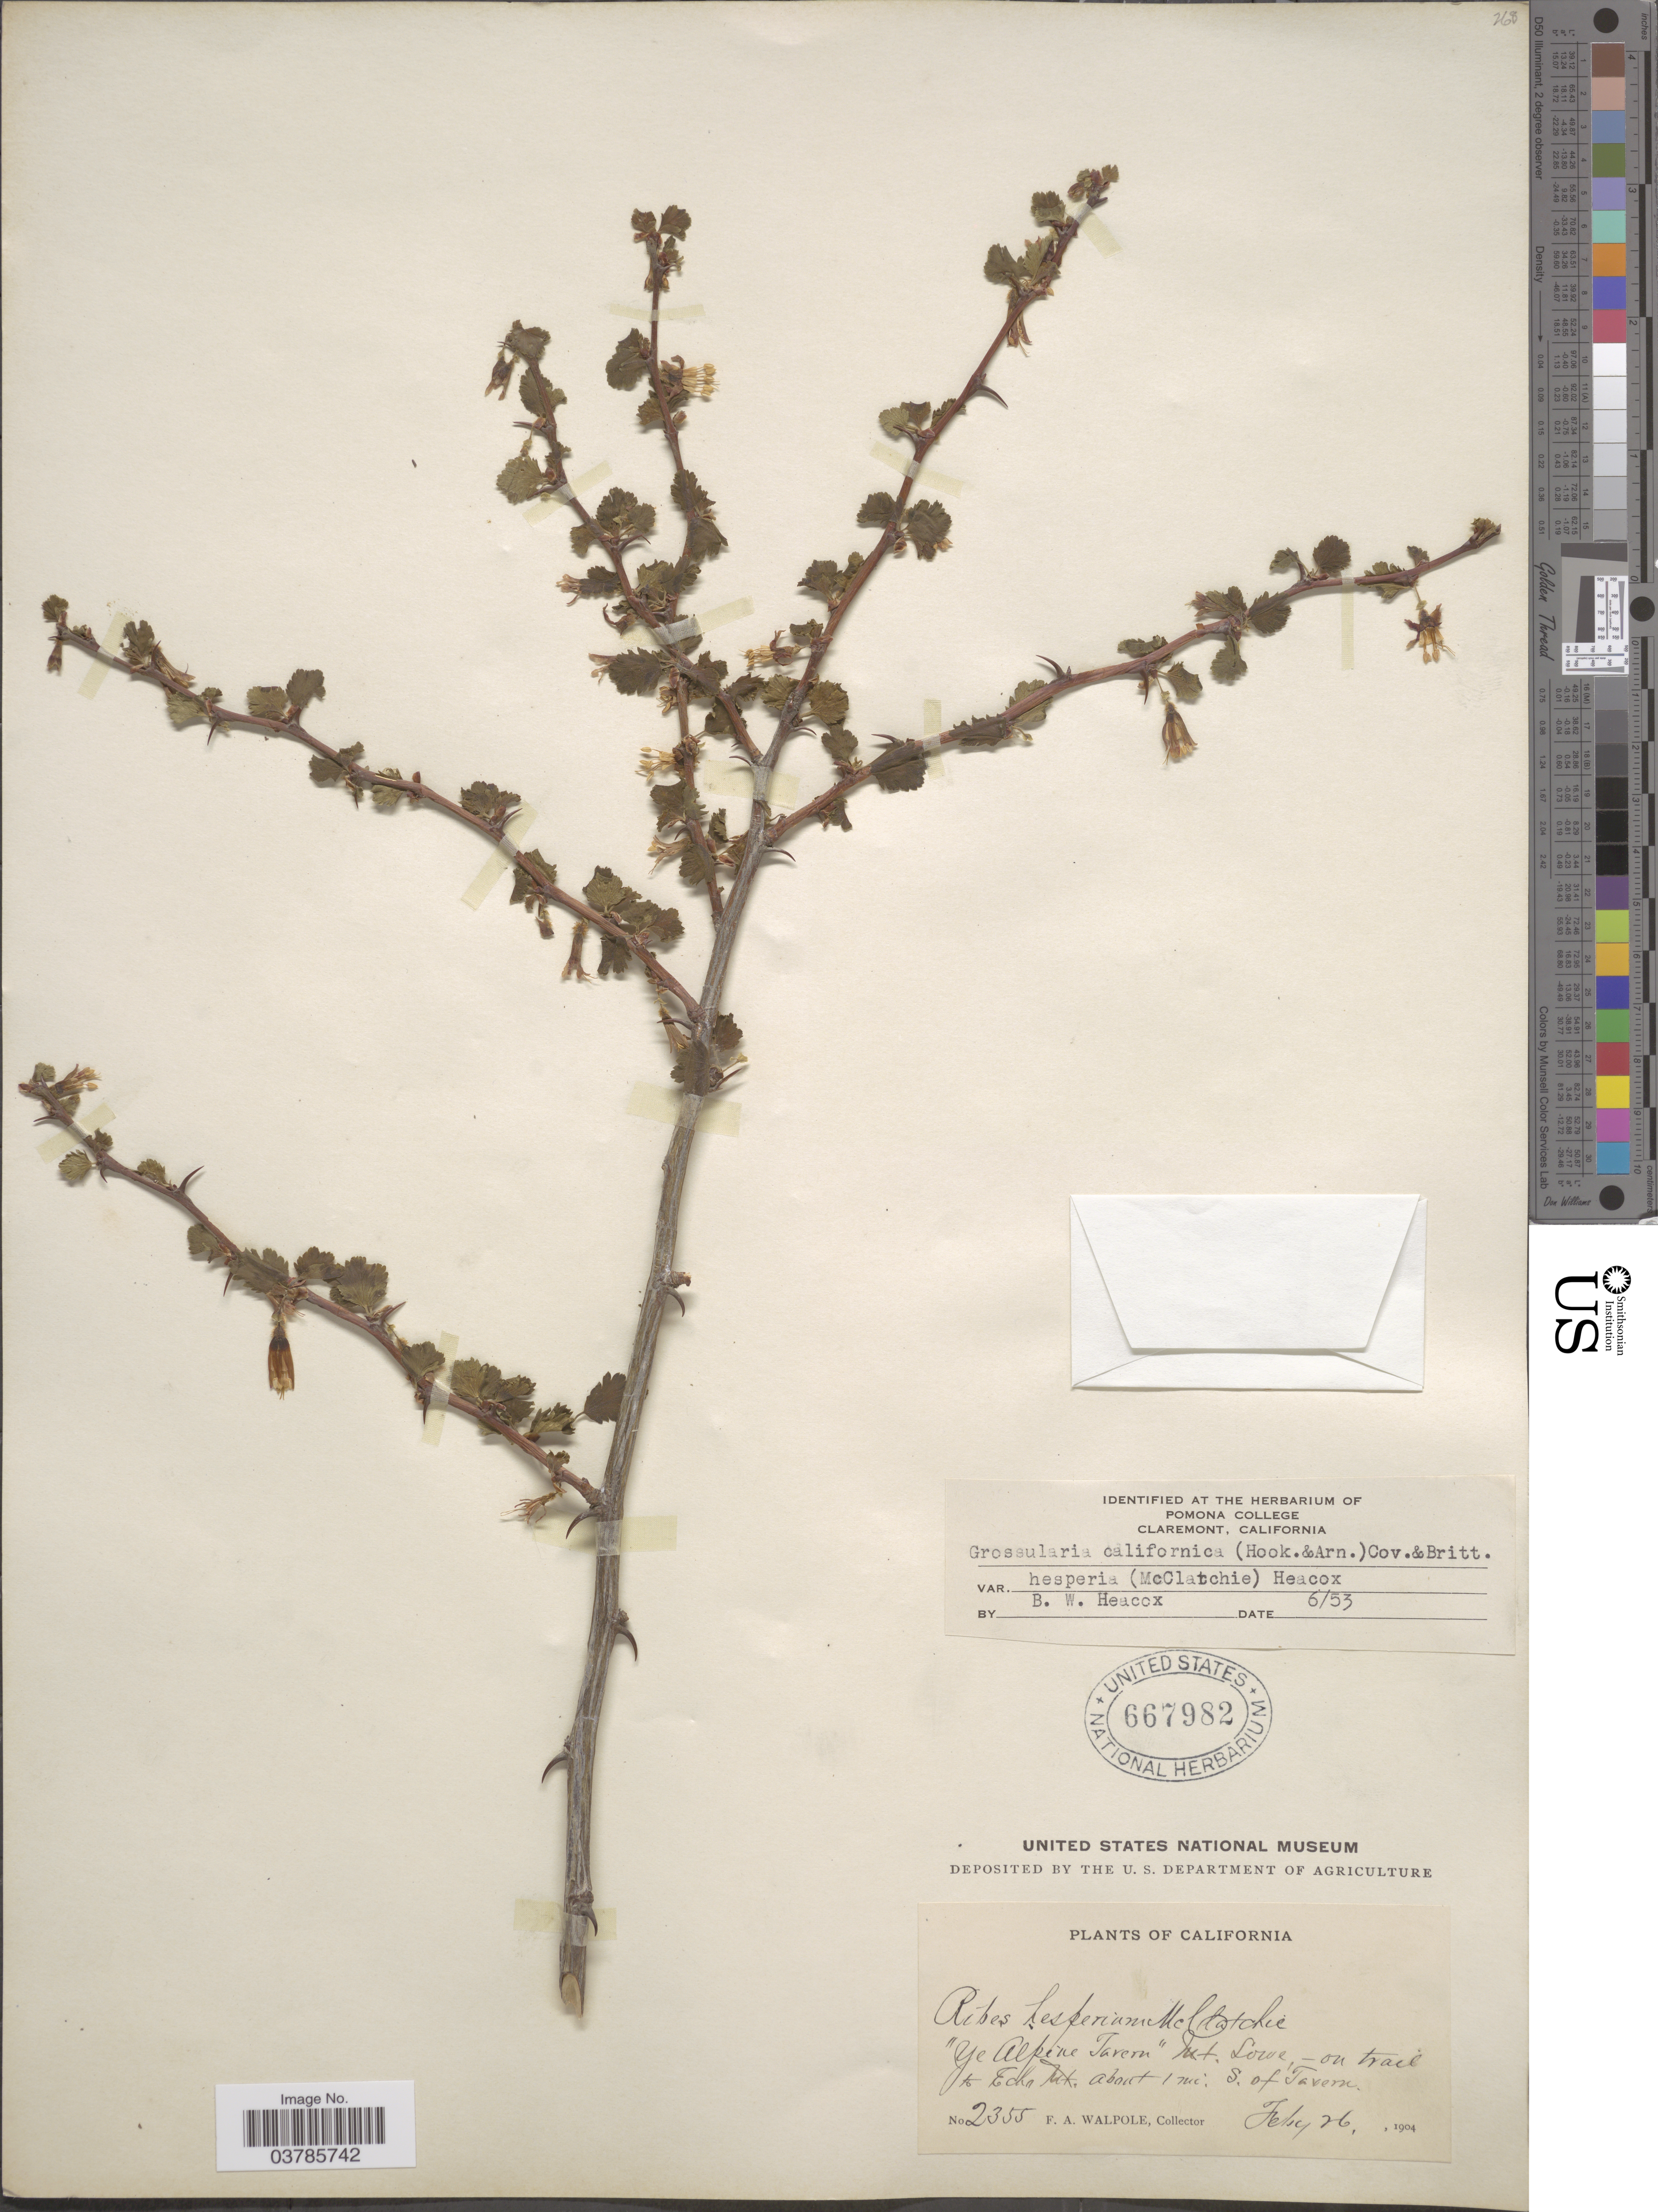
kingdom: Plantae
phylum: Tracheophyta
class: Magnoliopsida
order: Saxifragales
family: Grossulariaceae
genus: Ribes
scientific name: Ribes californicum var. hesperium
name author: (McClatchie) Jeps.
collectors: F. Walpole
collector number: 2355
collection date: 1904-02-26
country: United States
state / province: California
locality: Ye Alpine Tavern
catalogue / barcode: US 667982